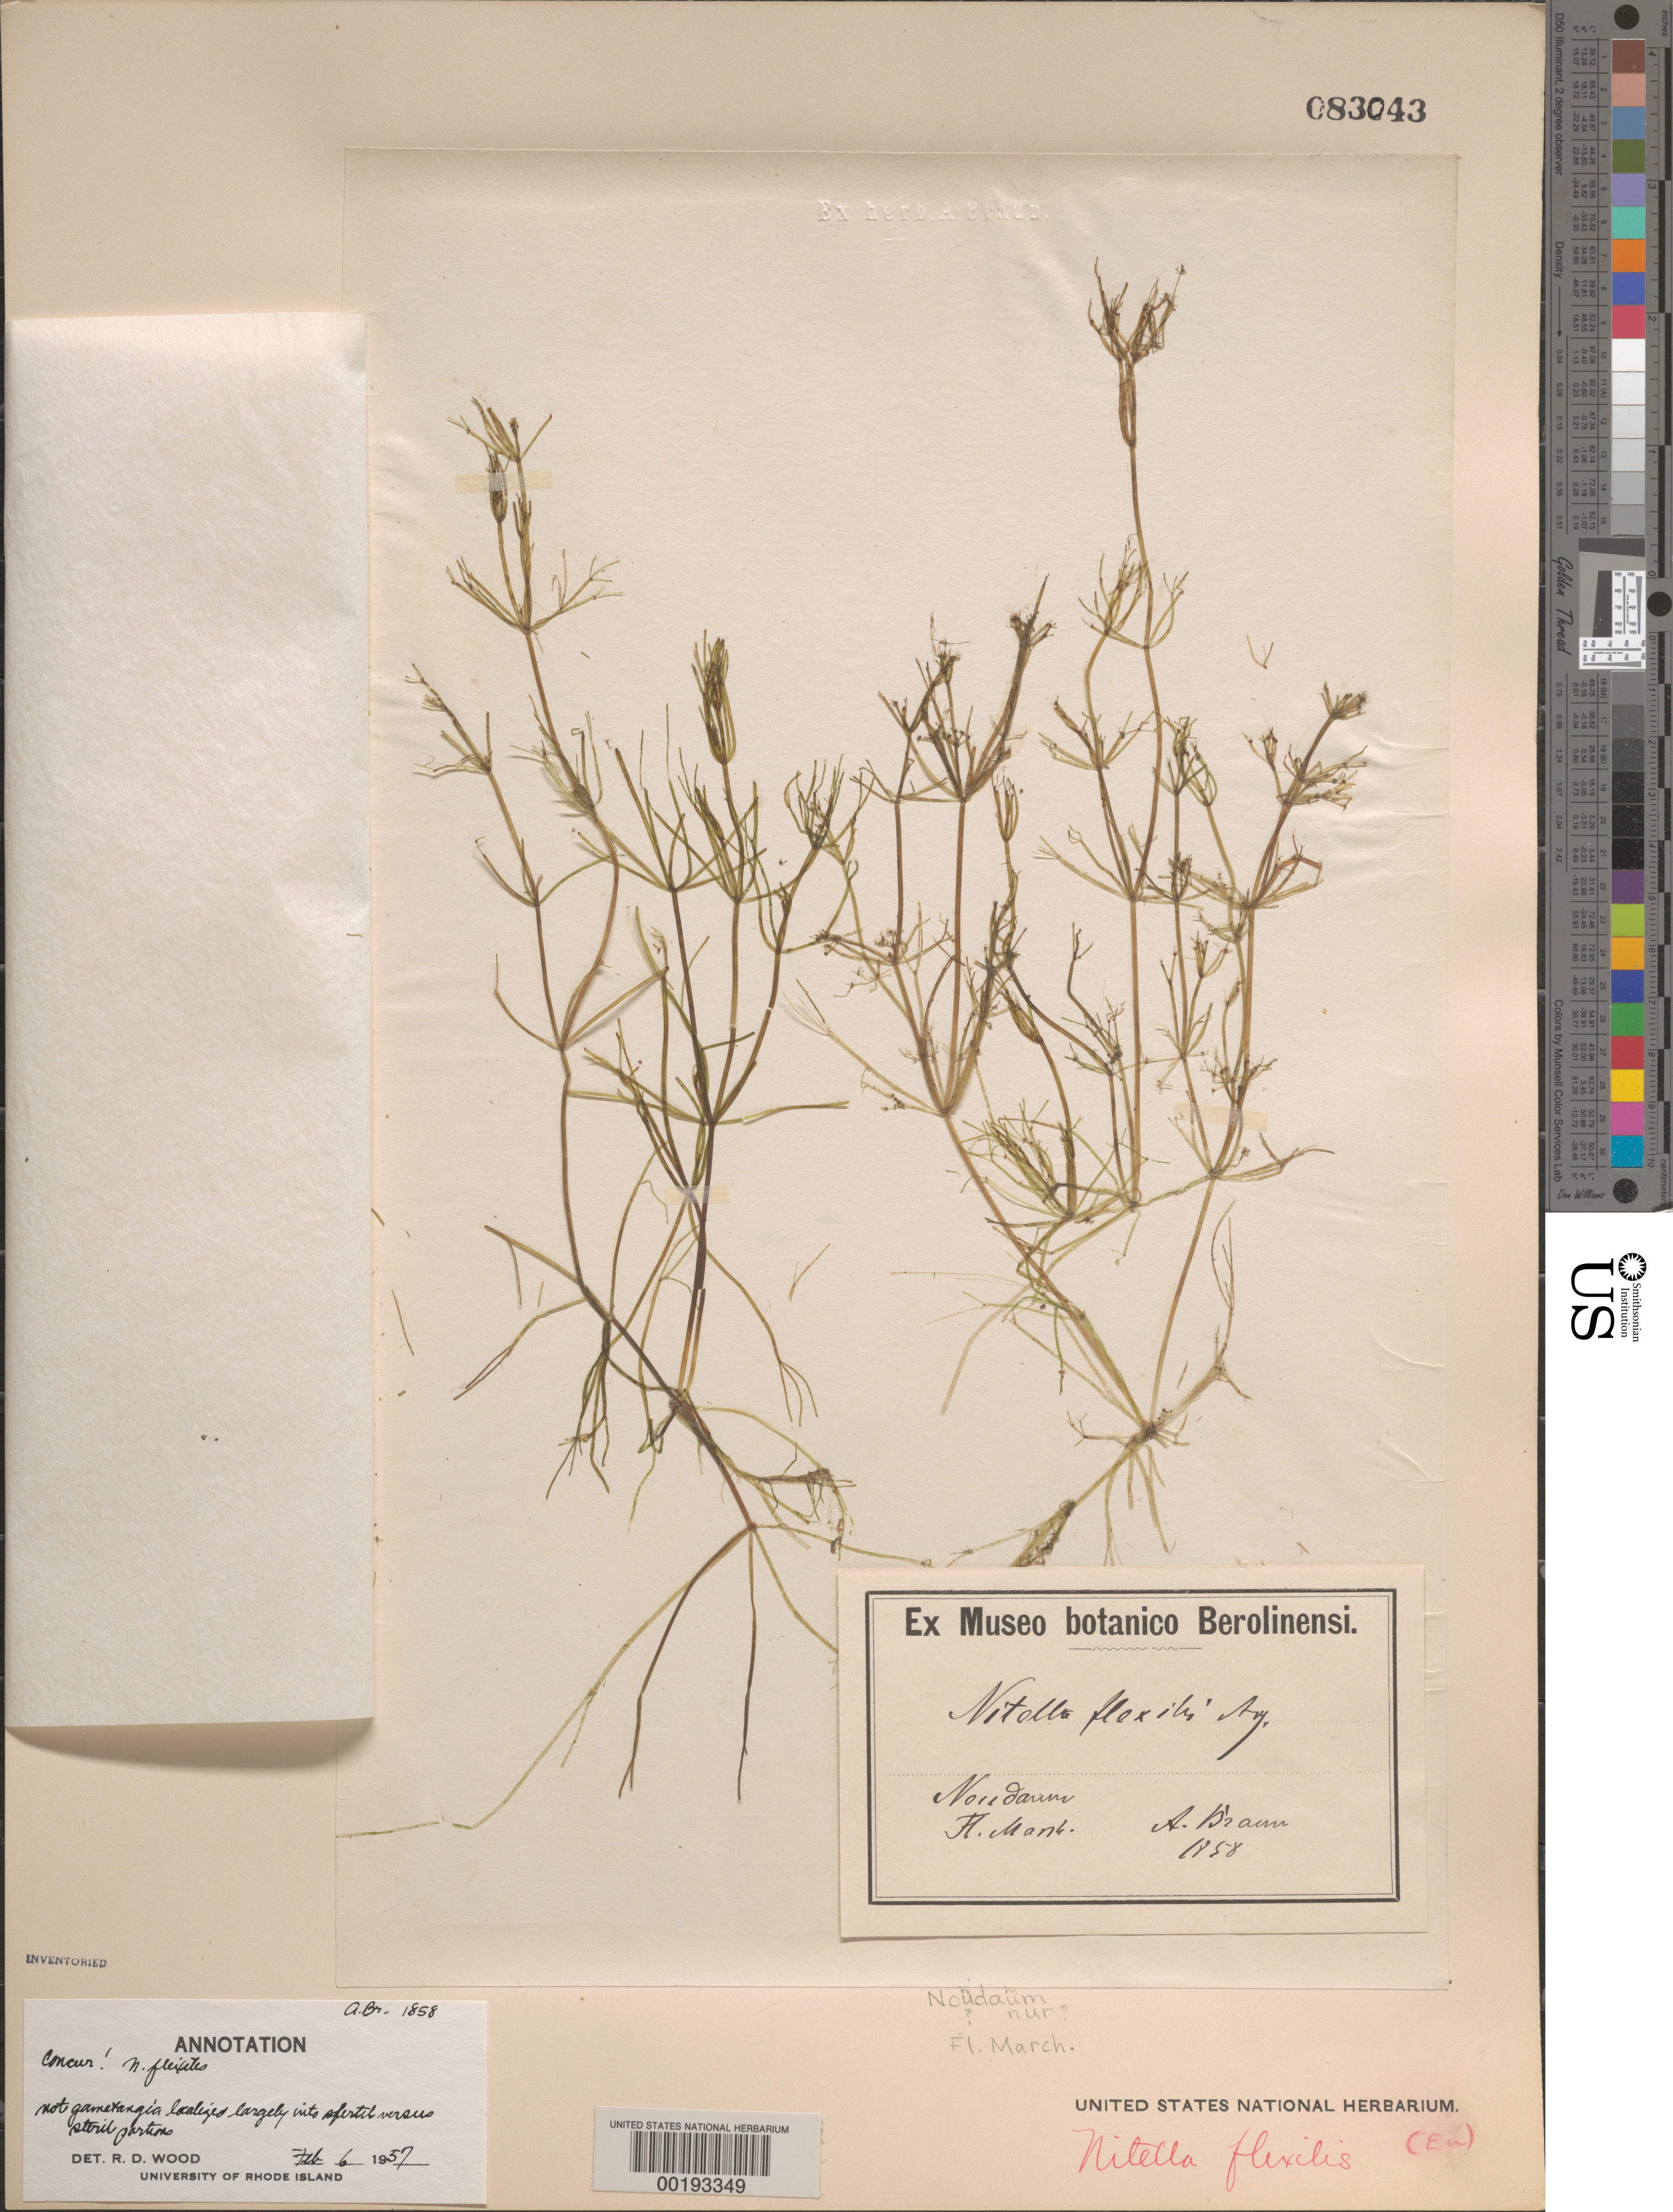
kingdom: Plantae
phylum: Charophyta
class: Charophyceae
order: Charales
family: Characeae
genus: Nitella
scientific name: Nitella flexilis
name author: (L.) C. Agardh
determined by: Wood, R. D.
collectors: A. Braun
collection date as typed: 1858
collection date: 1858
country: Germany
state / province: Bayern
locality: Nondaum, march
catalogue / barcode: US 83043